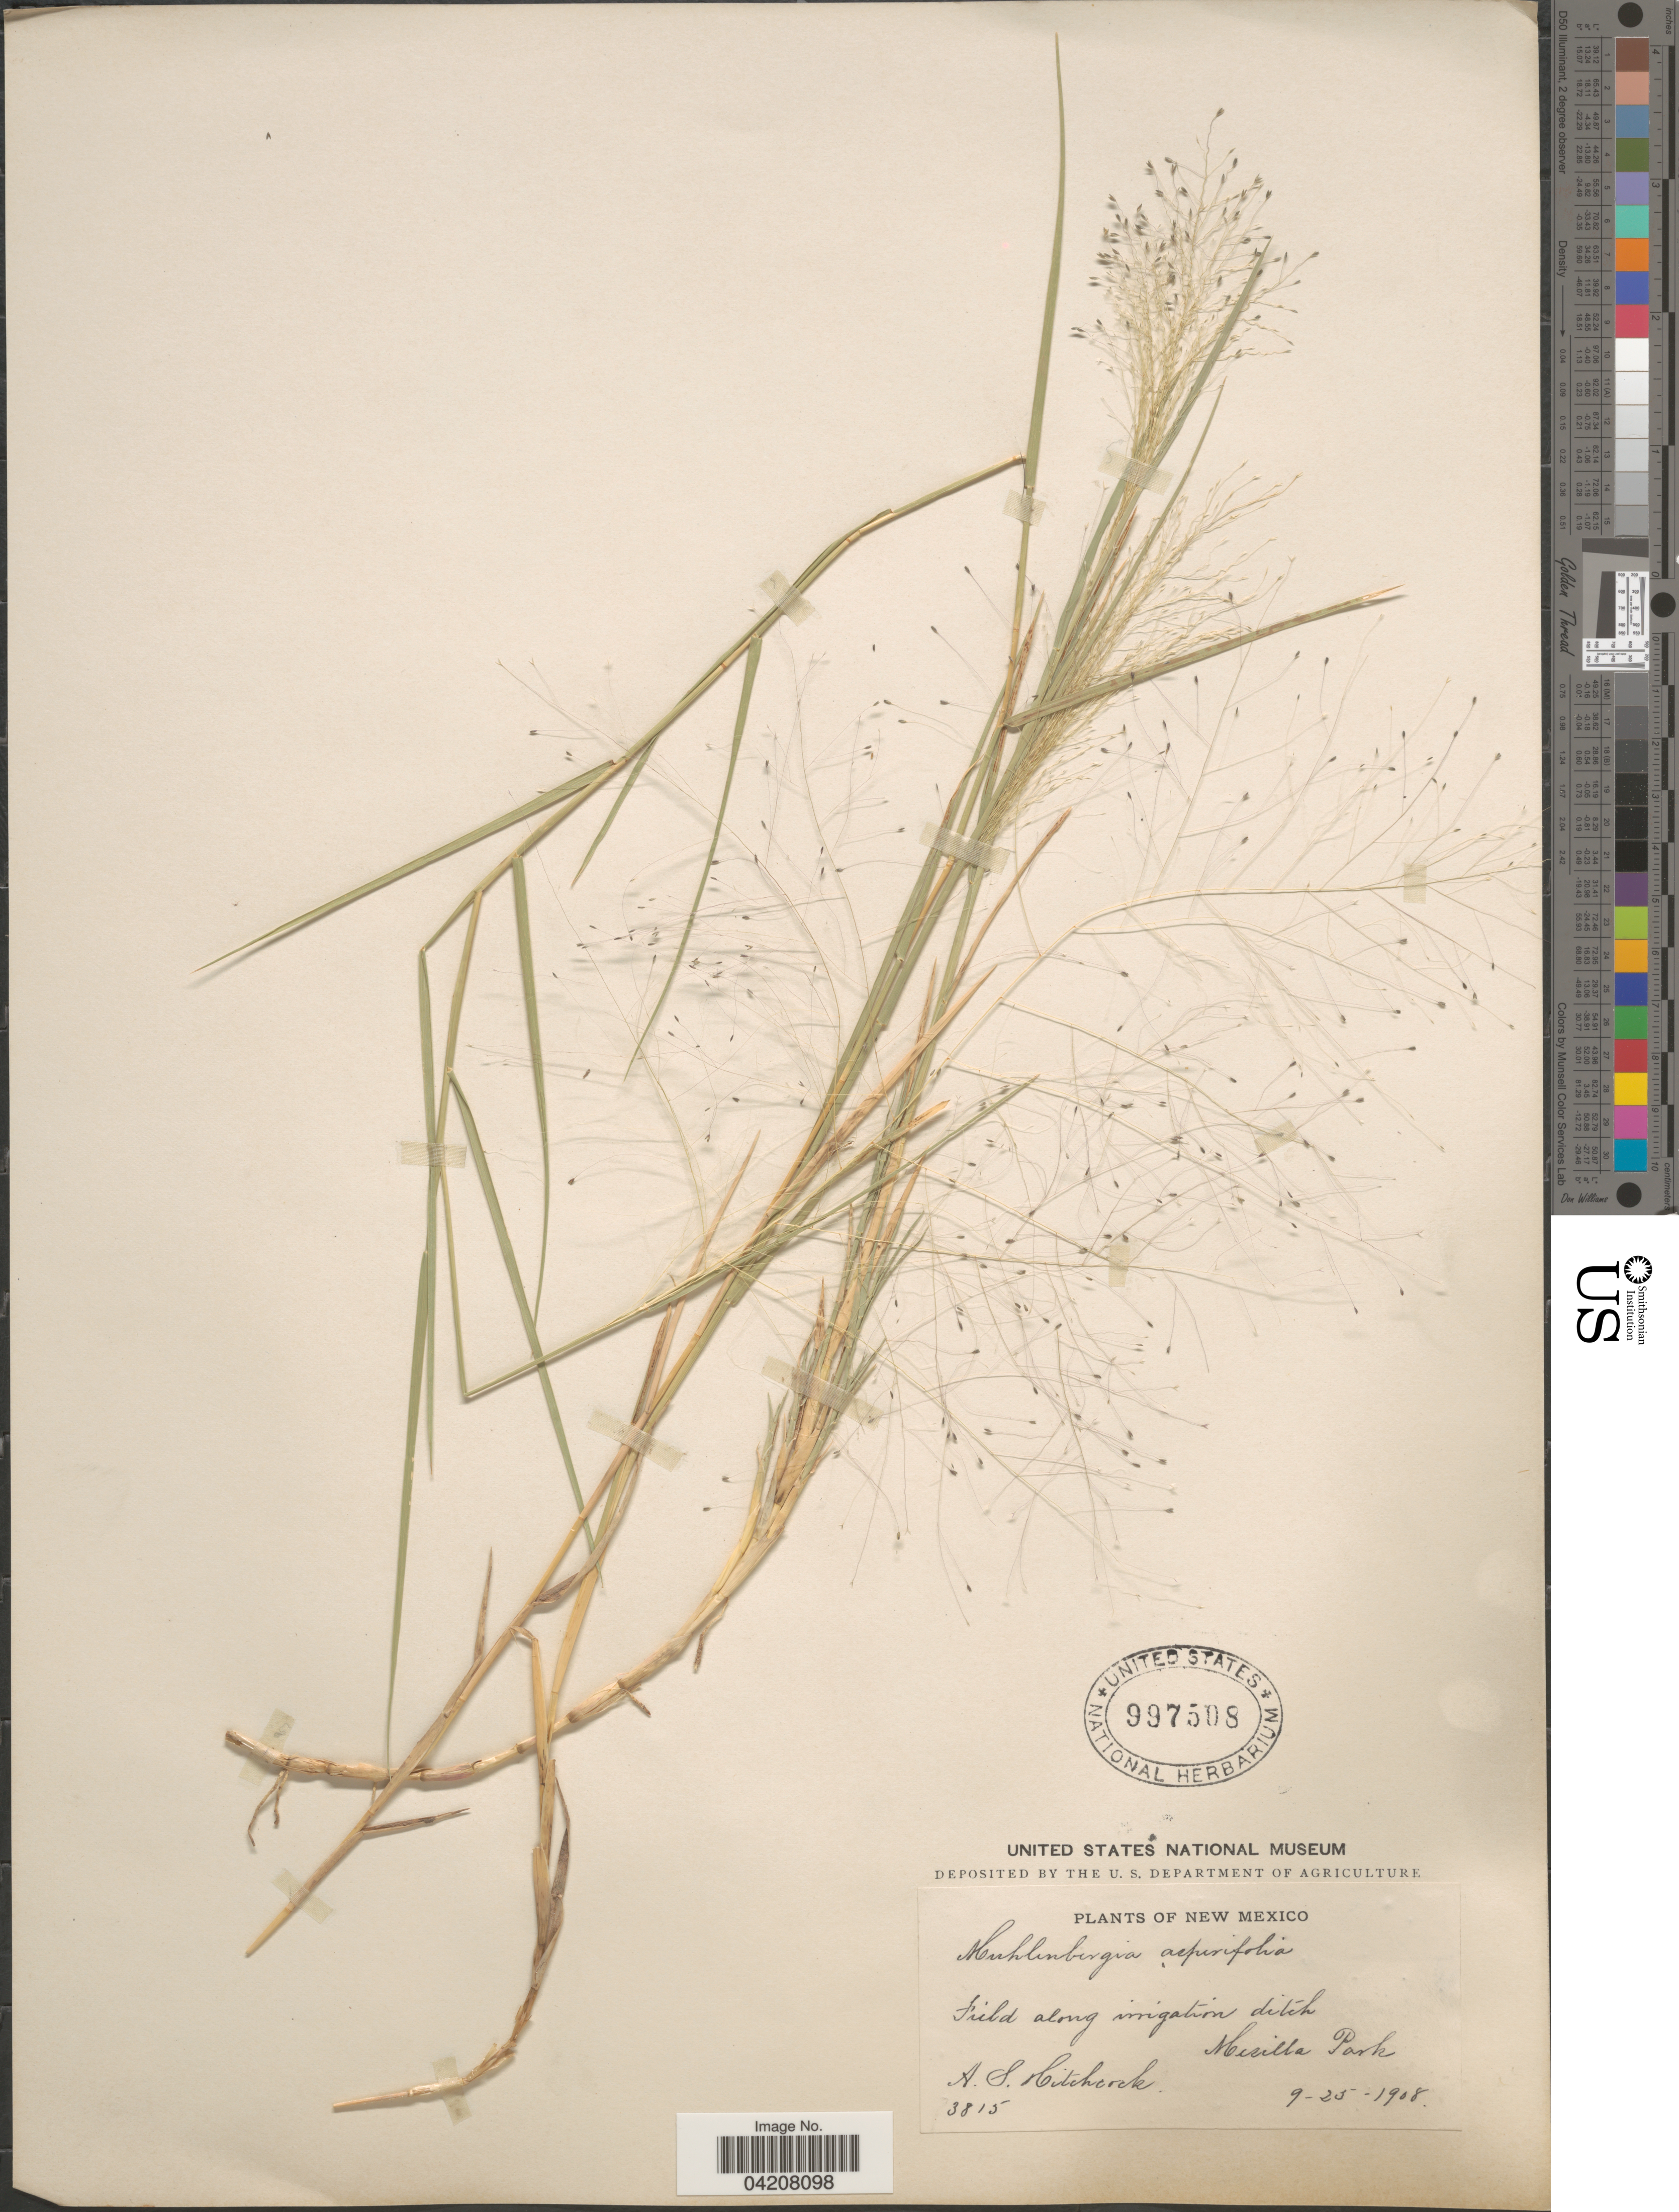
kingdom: Plantae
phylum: Tracheophyta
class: Liliopsida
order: Poales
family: Poaceae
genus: Muhlenbergia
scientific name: Muhlenbergia asperifolia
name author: (Nees & Meyen ex Trin.) Parodi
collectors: A. S. Hitchcock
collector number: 3815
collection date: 1908-09-25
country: United States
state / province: New Mexico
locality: Field along irrigation ditch Mesilla Park.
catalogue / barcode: US 997508